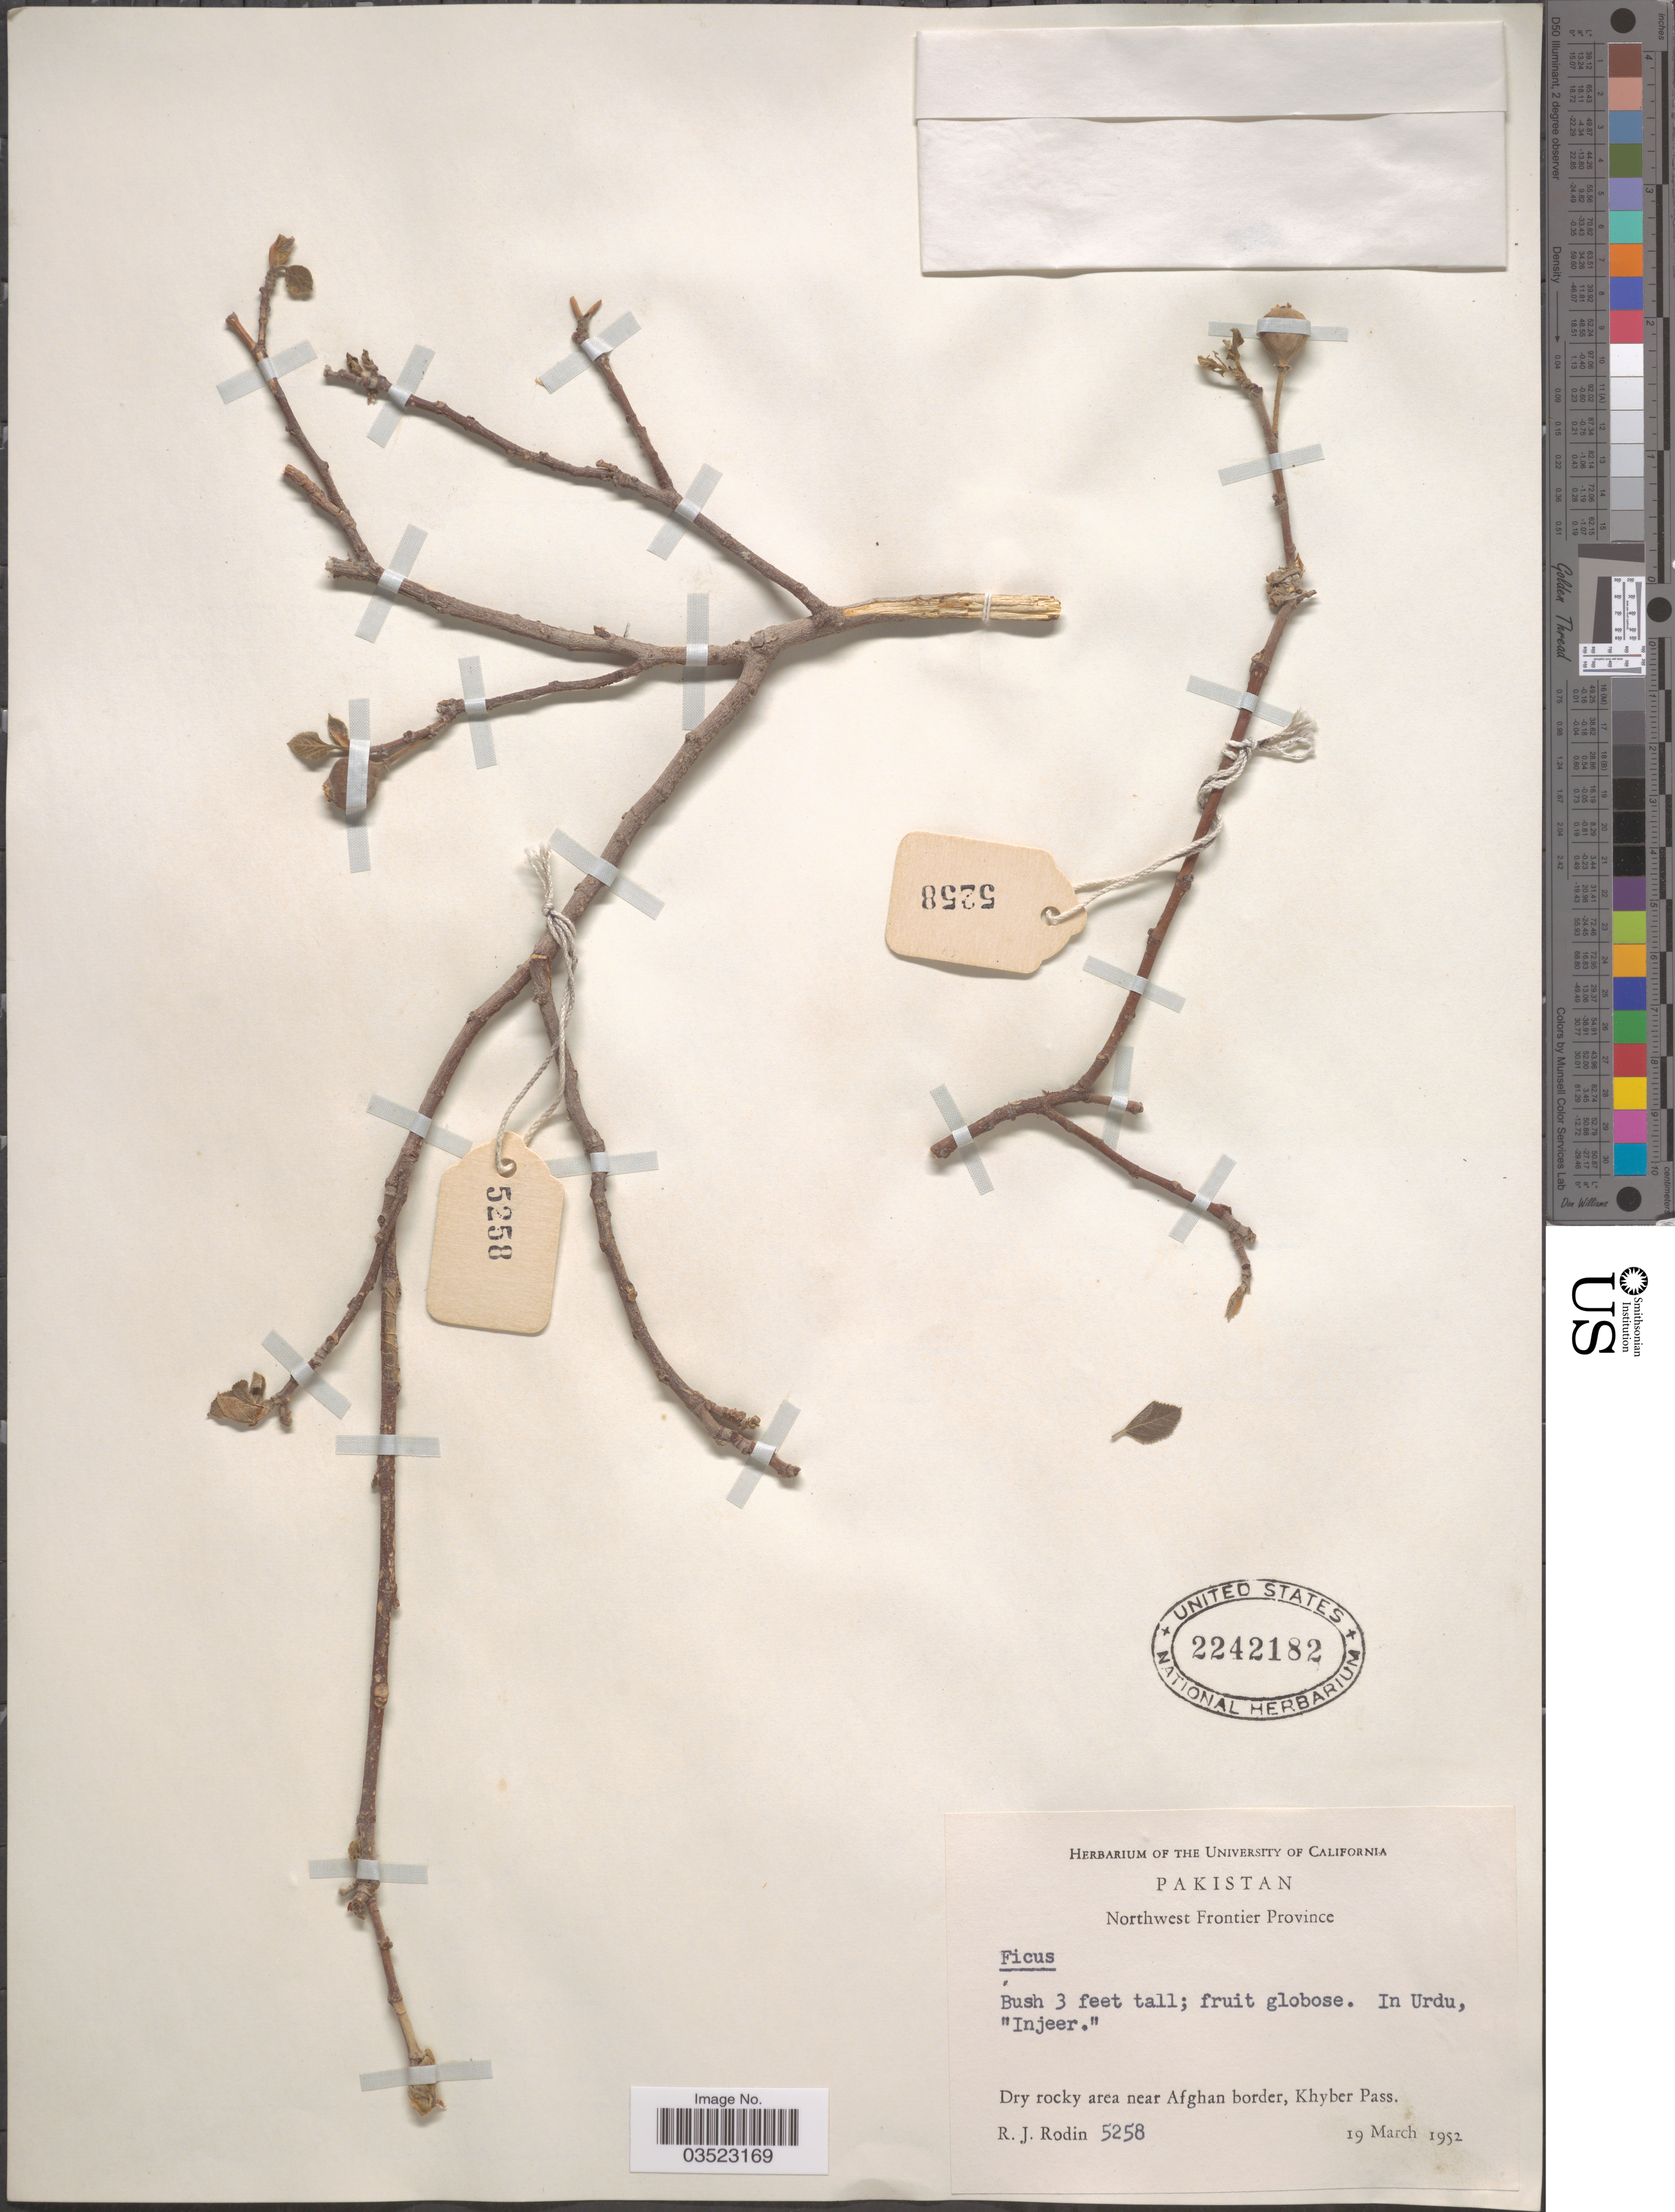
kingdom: Plantae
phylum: Tracheophyta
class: Magnoliopsida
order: Rosales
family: Moraceae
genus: Ficus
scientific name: Ficus sp.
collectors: R. J. Rodin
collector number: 5258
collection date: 1952-03-19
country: Pakistan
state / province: Khyber Pakhtunkhwa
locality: Northwest Frontier Province. Dry rocky area near Afghan border, Khyber Pass.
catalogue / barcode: US 2242182